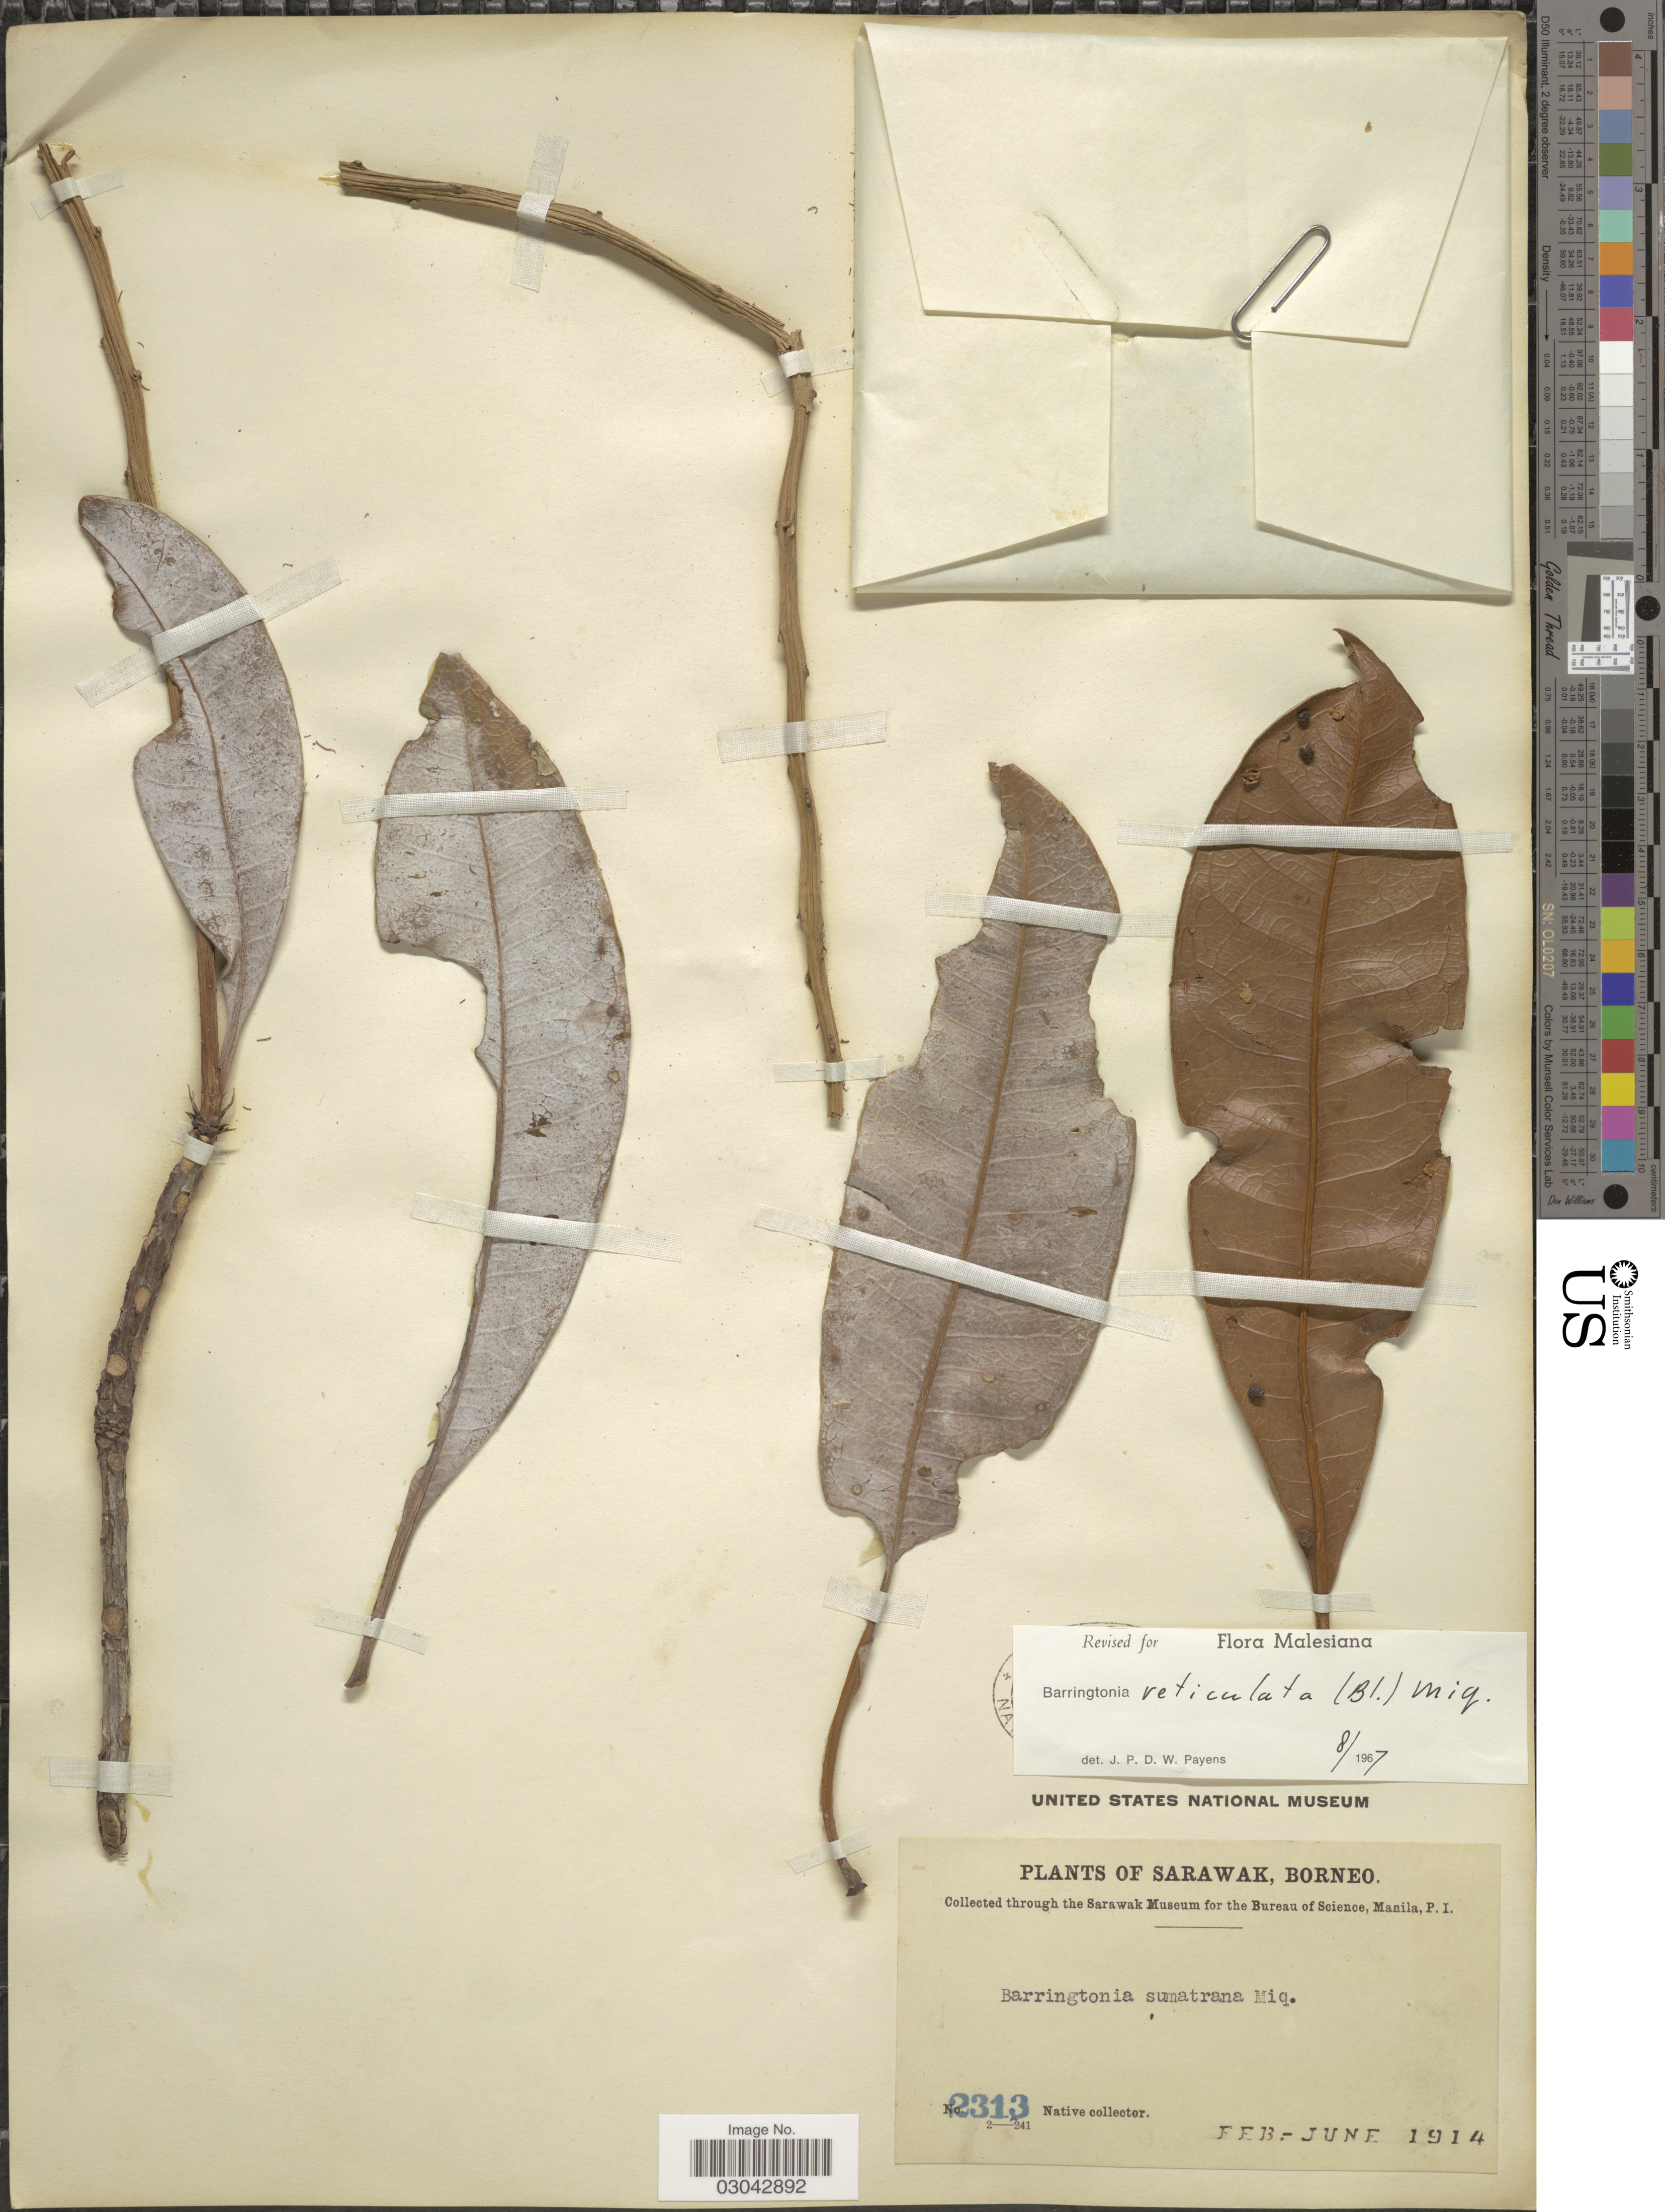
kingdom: Plantae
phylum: Tracheophyta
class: Magnoliopsida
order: Ericales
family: Lecythidaceae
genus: Barringtonia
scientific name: Barringtonia reticulata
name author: (Blume) Miq.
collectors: Native collector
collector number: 2313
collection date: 1914-02/1914-06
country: Malaysia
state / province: Sarawak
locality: Borneo.